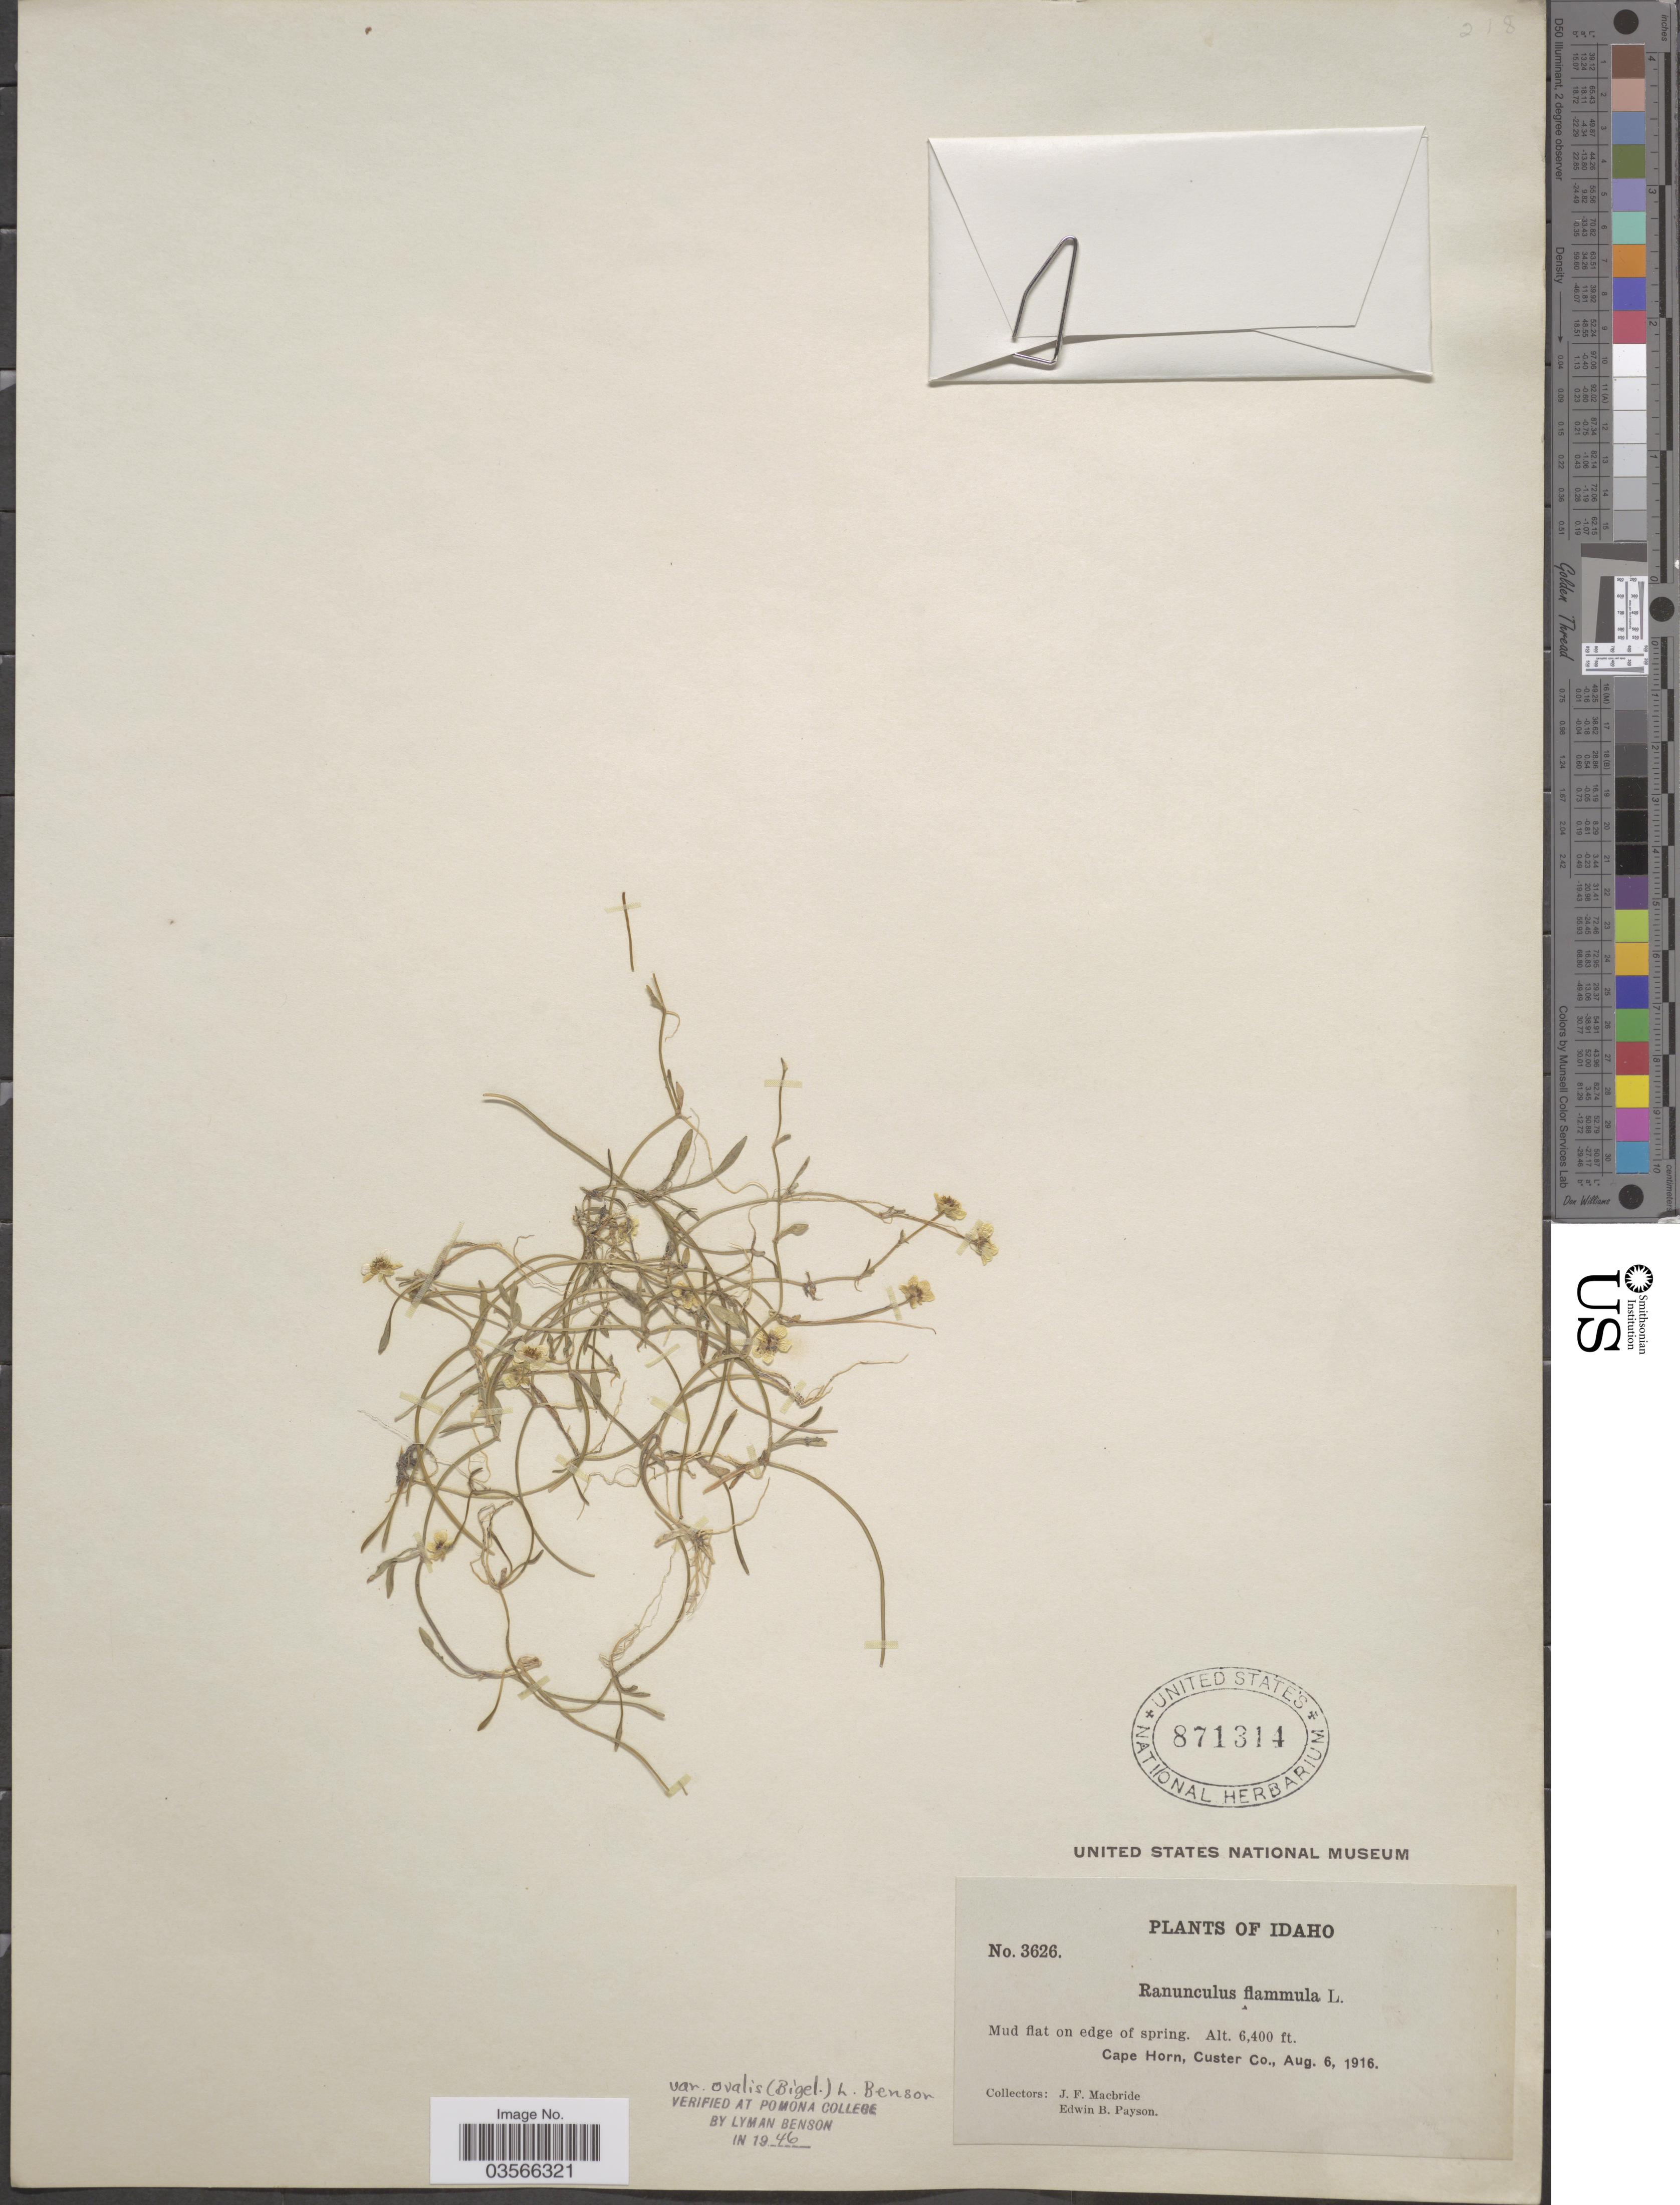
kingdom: Plantae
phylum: Tracheophyta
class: Magnoliopsida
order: Ranunculales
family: Ranunculaceae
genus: Ranunculus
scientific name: Ranunculus flammula var. ovalis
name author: (J.M. Bigelow) L.D. Benson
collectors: J. F. Macbride & E. B. Payson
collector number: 3626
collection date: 1916-08-06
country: United States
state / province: Idaho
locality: Cape Horn, Custer Co.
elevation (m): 1951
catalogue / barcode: US 871314